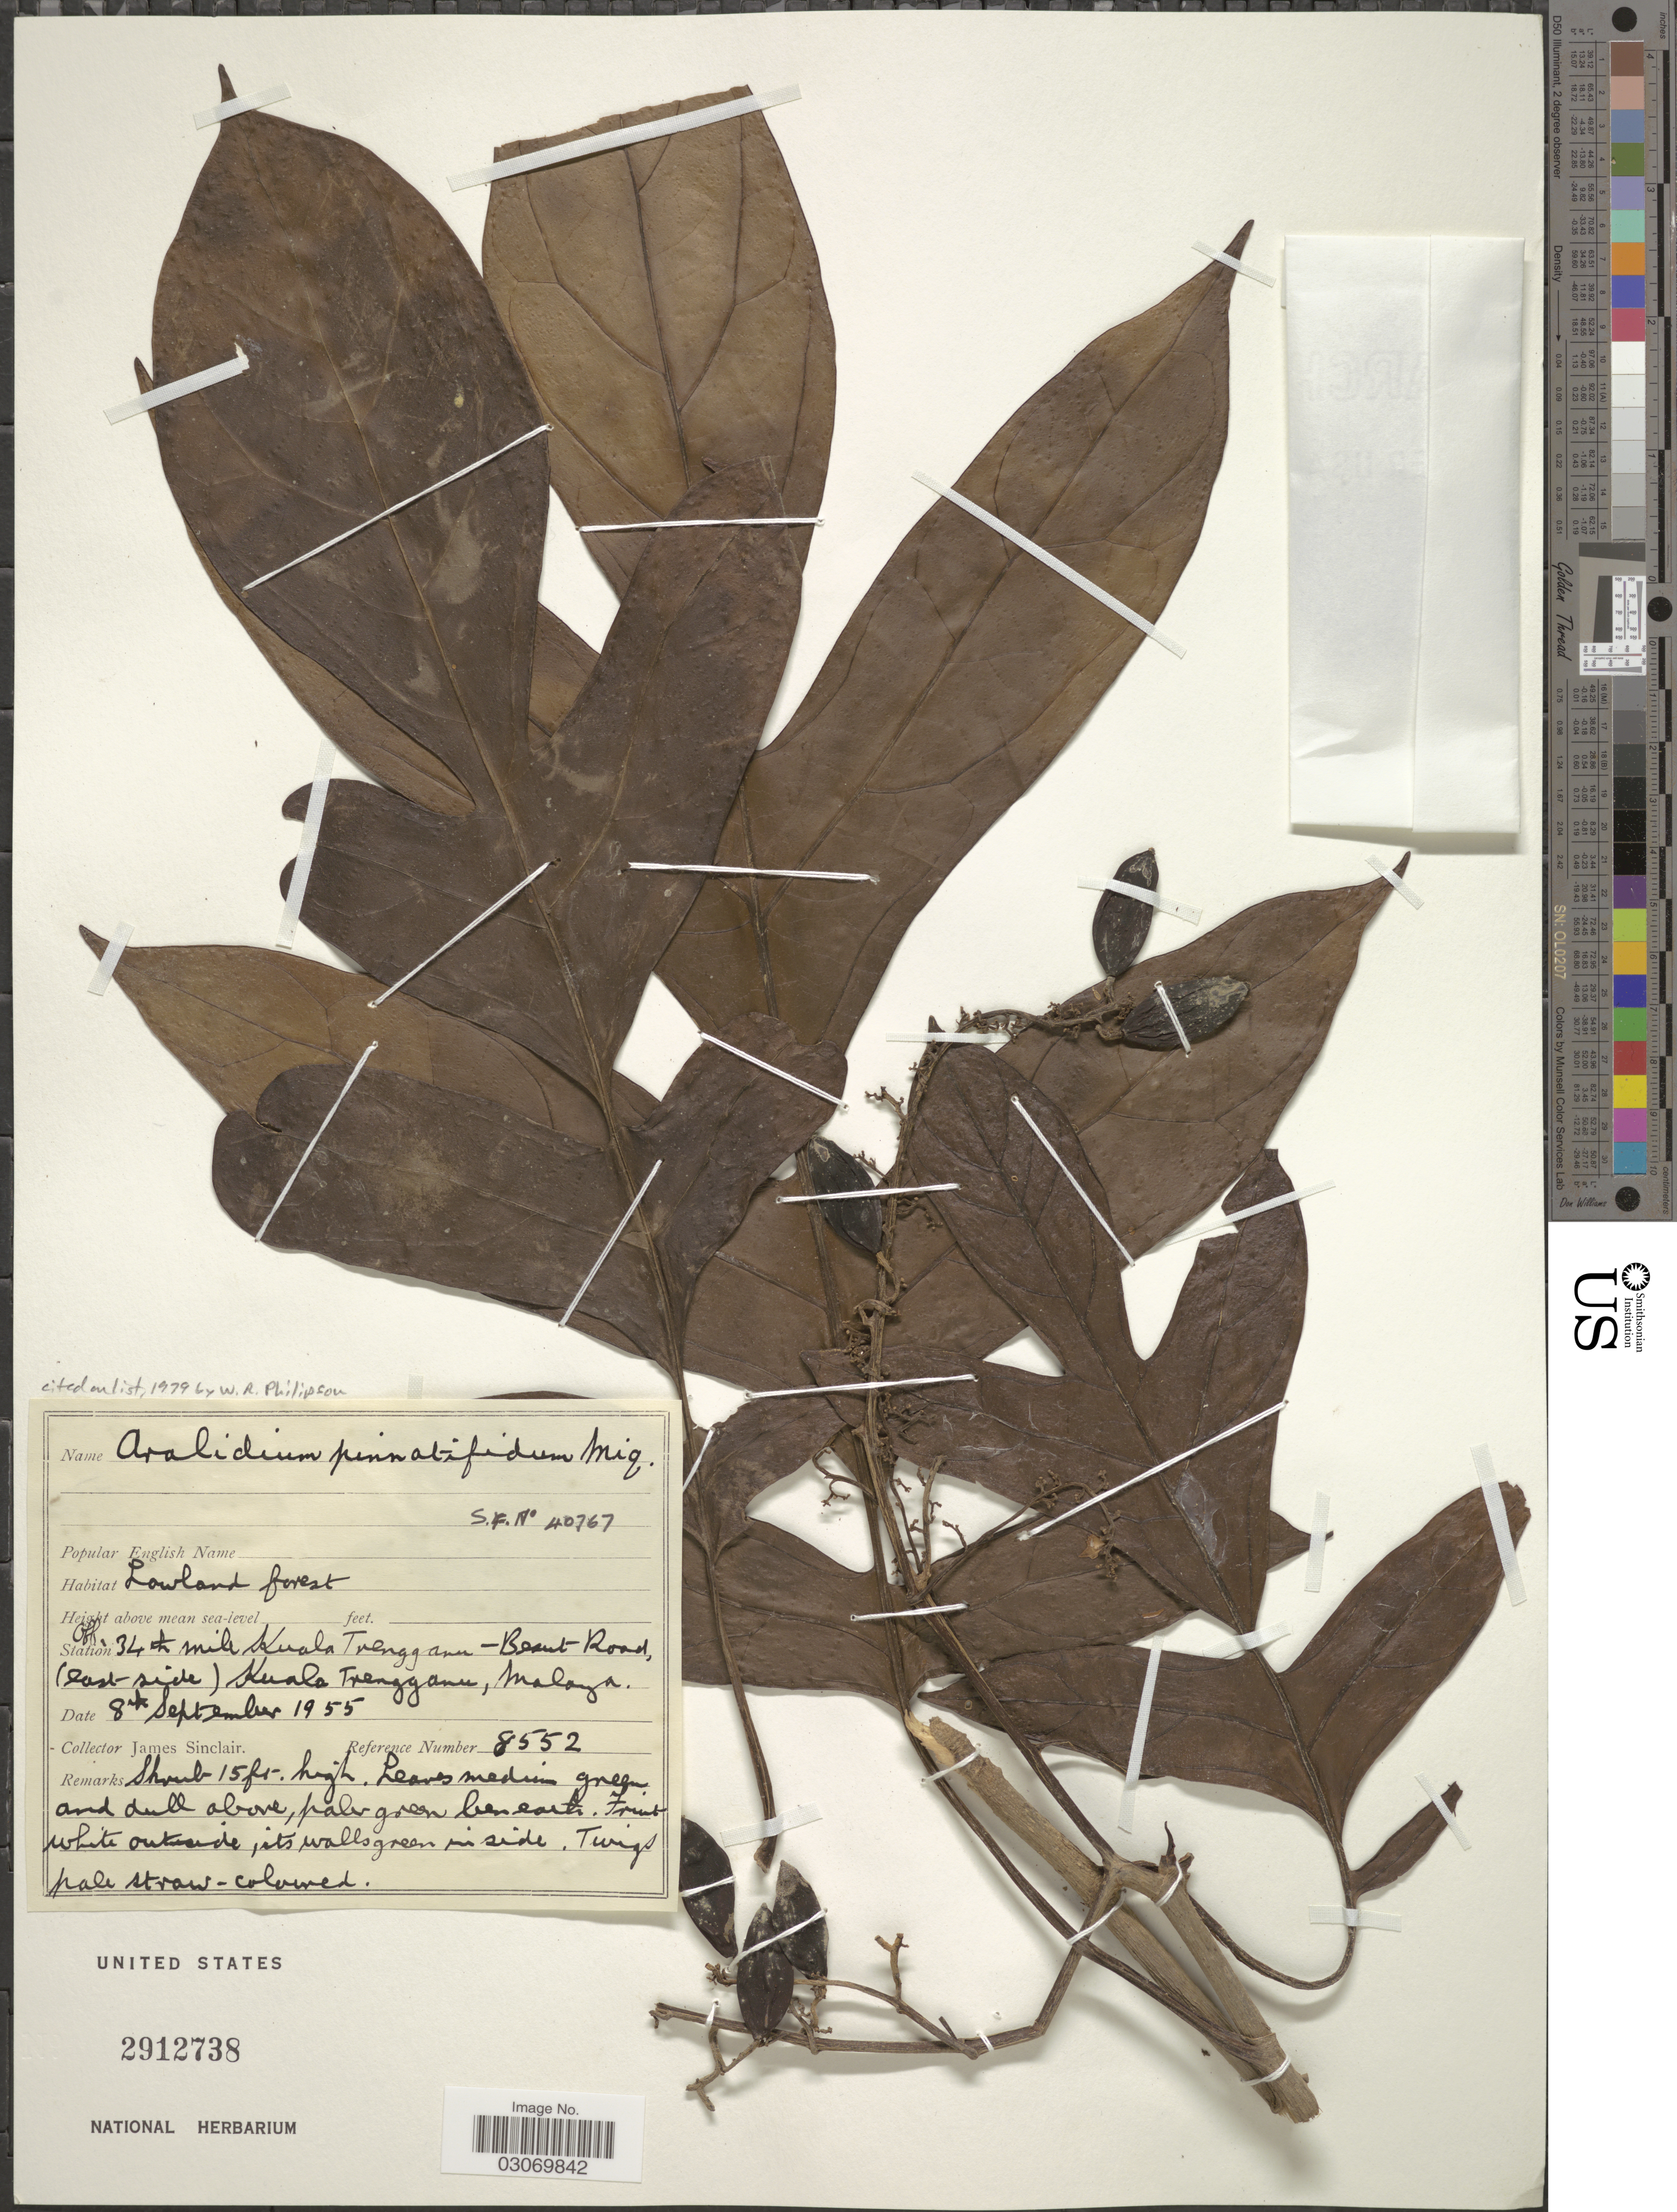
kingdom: Plantae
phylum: Tracheophyta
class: Magnoliopsida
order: Apiales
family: Torricelliaceae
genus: Aralidium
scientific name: Aralidium pinnatifidum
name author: Miq.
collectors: J. Sinclair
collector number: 8552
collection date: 1955-09-08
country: Malaysia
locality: Station 34th mile Kuala Trengganu, Beaut Road, (east side), Kuala Trengganu, Malaya.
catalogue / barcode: US 2912738